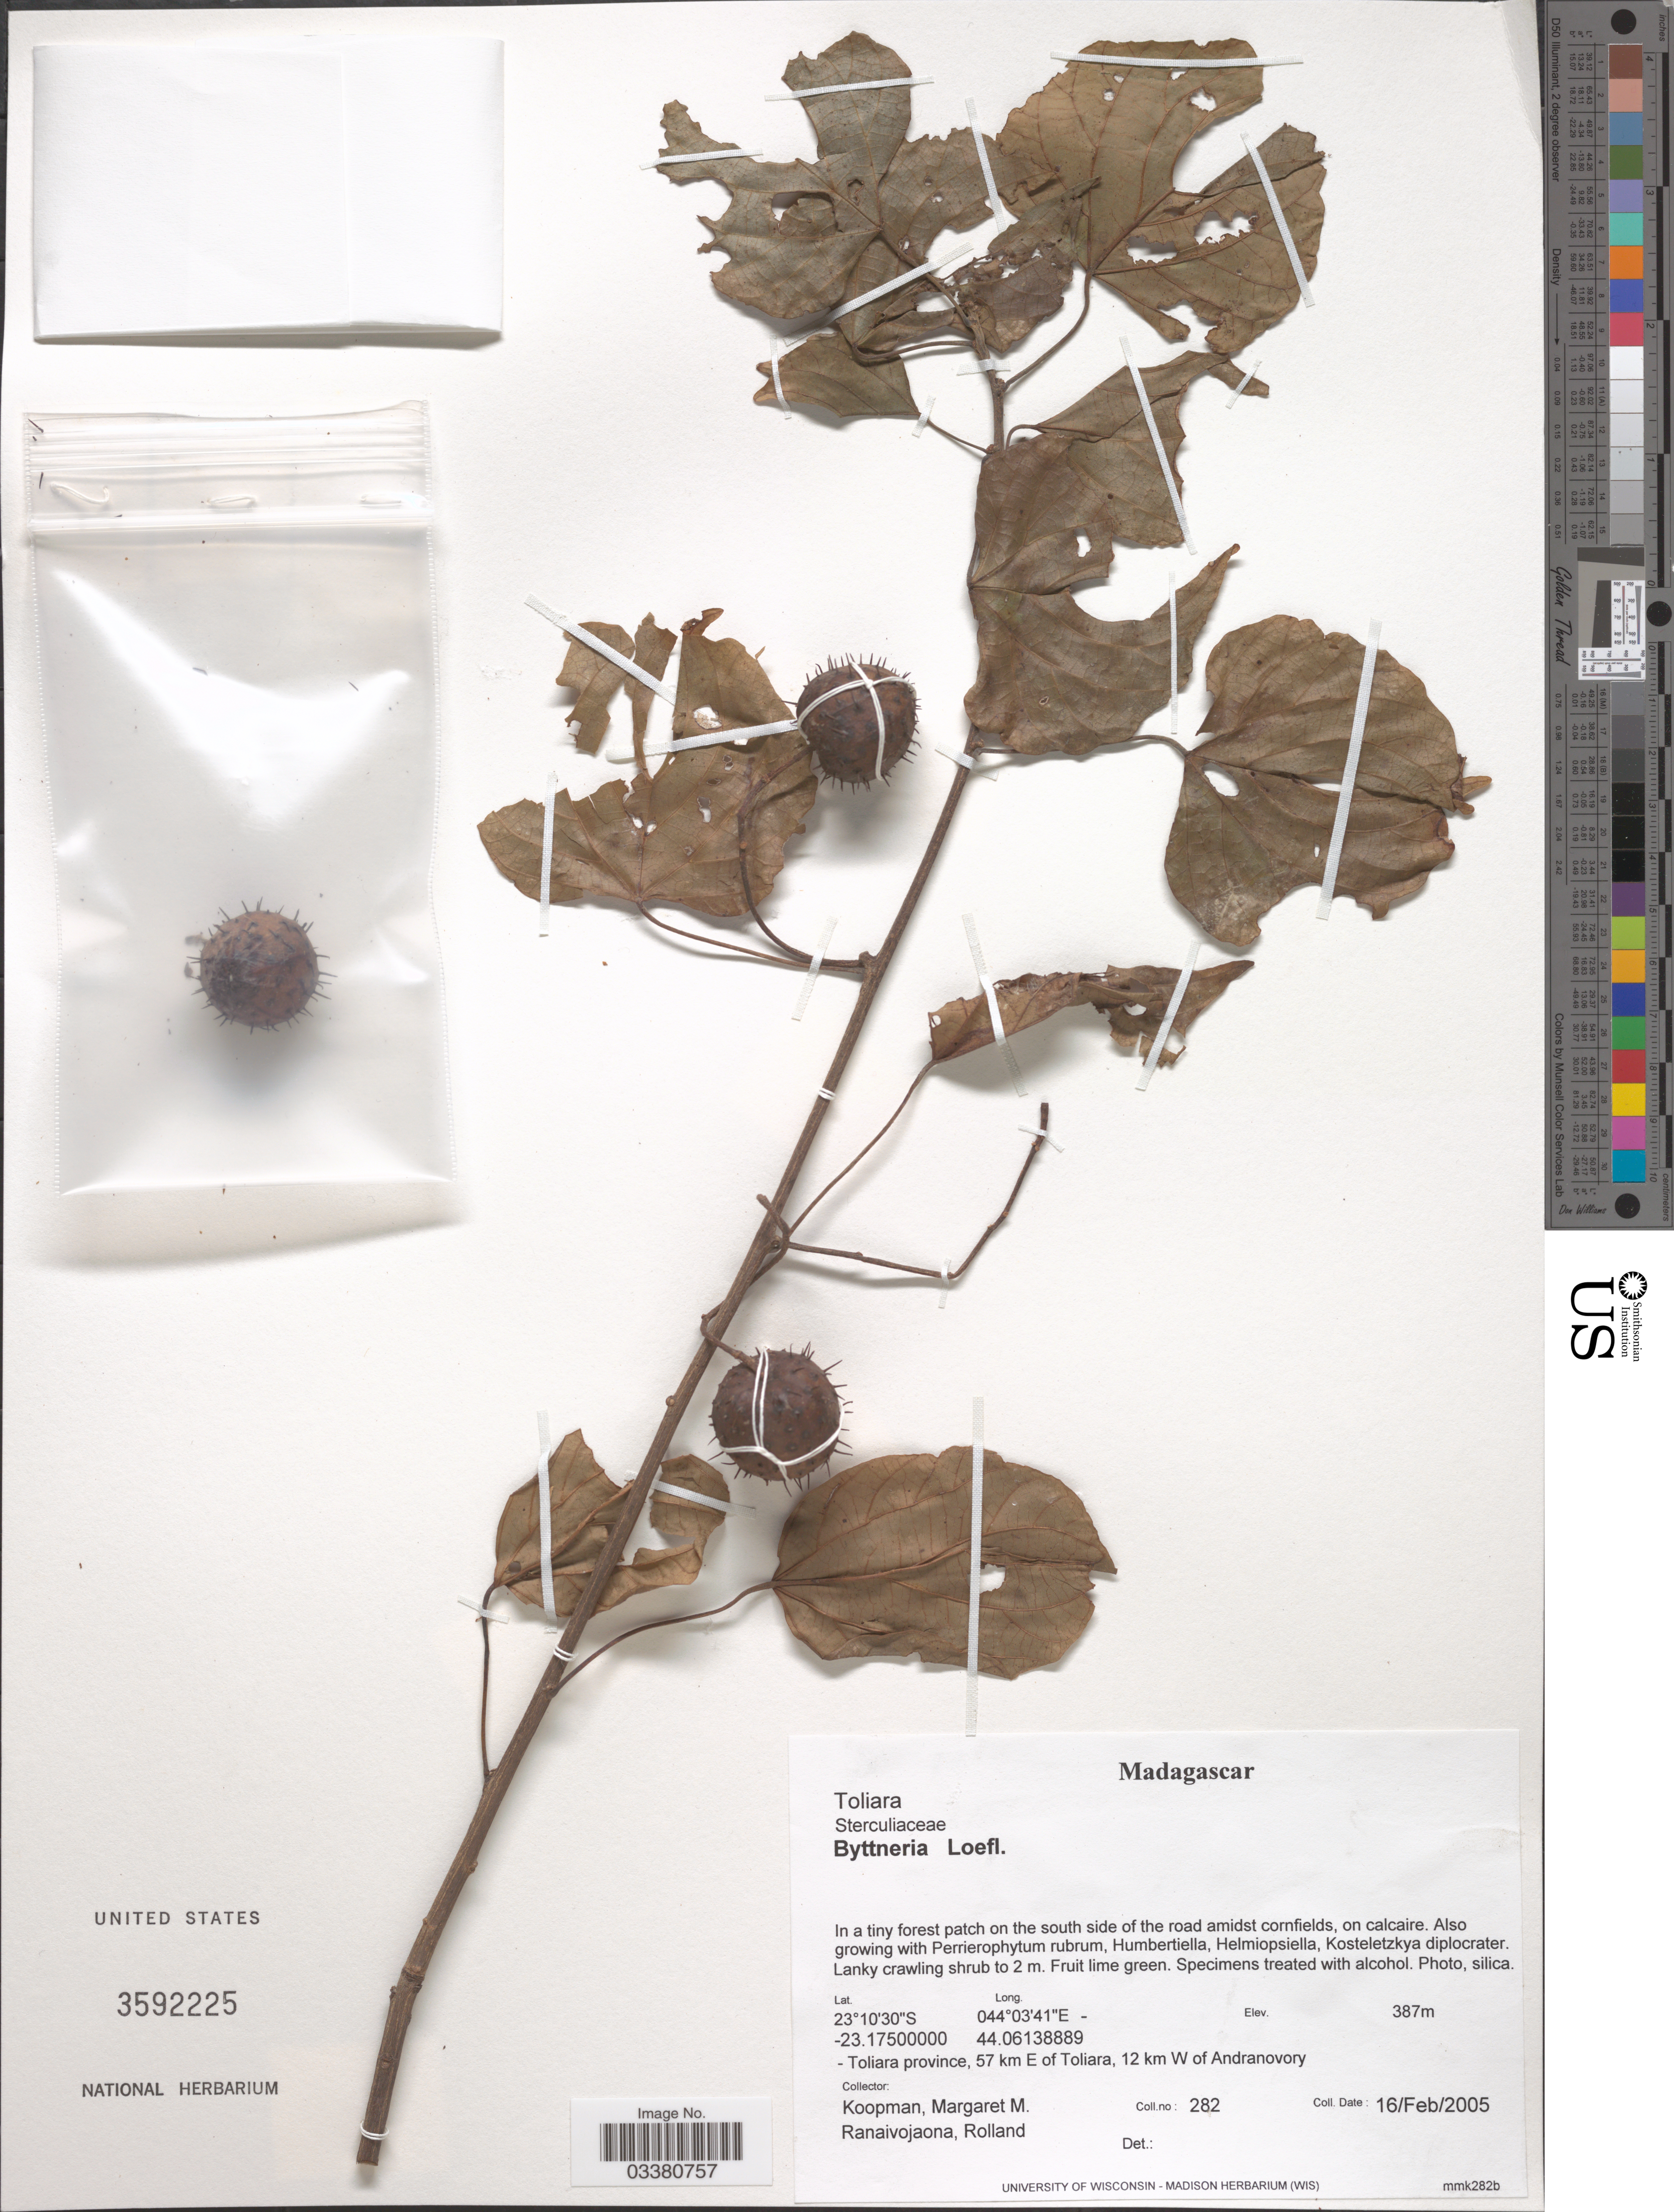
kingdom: Plantae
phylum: Tracheophyta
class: Magnoliopsida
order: Malvales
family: Malvaceae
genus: Byttneria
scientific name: Byttneria sp.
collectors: M. M. Koopman & R. Ranaivojaona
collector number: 282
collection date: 2005-02-16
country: Madagascar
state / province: Atsimo-Andrefana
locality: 57 km E of Toliara, 12 km W of Andranovory.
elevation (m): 387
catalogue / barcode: US 3592225